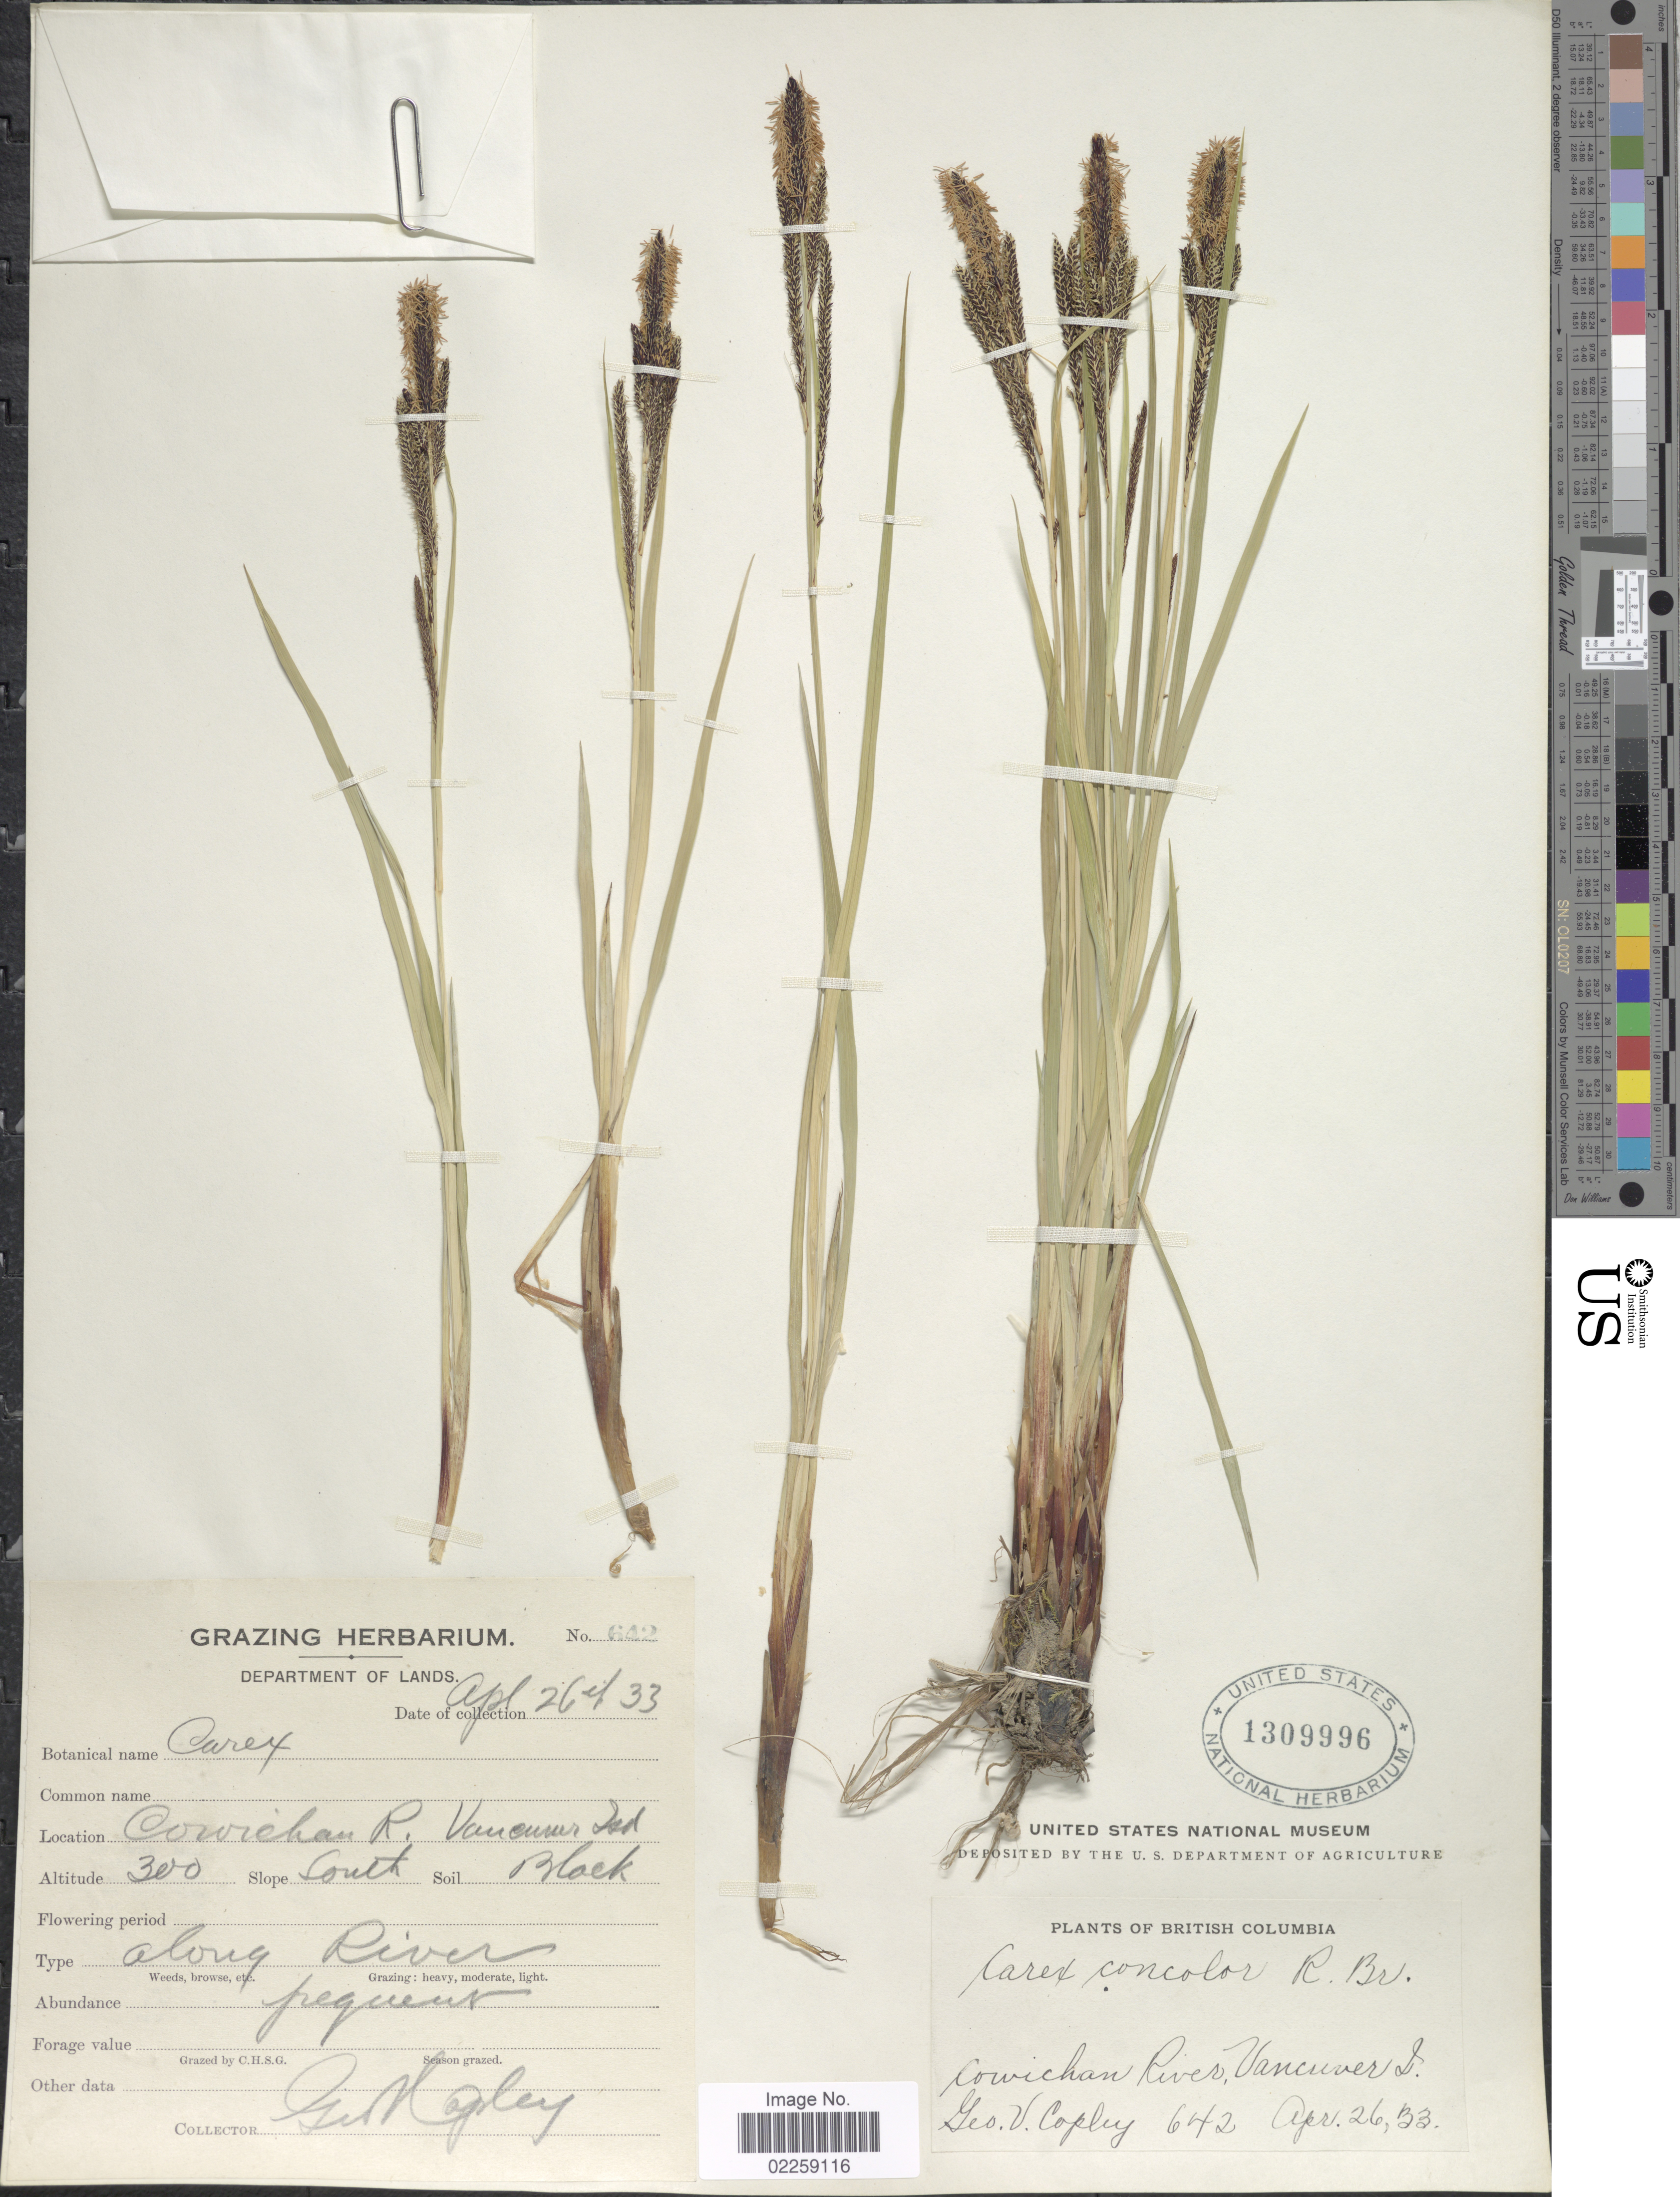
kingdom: Plantae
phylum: Tracheophyta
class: Liliopsida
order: Poales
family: Cyperaceae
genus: Carex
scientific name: Carex bigelowii subsp. lugens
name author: (Holm) T.V. Egorova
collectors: G. Copley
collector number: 642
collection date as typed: Transcribed d/m/y: 26/4/33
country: Canada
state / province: British Columbia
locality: Cowichan R. Vancouver Isd.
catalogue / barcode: US 1309996